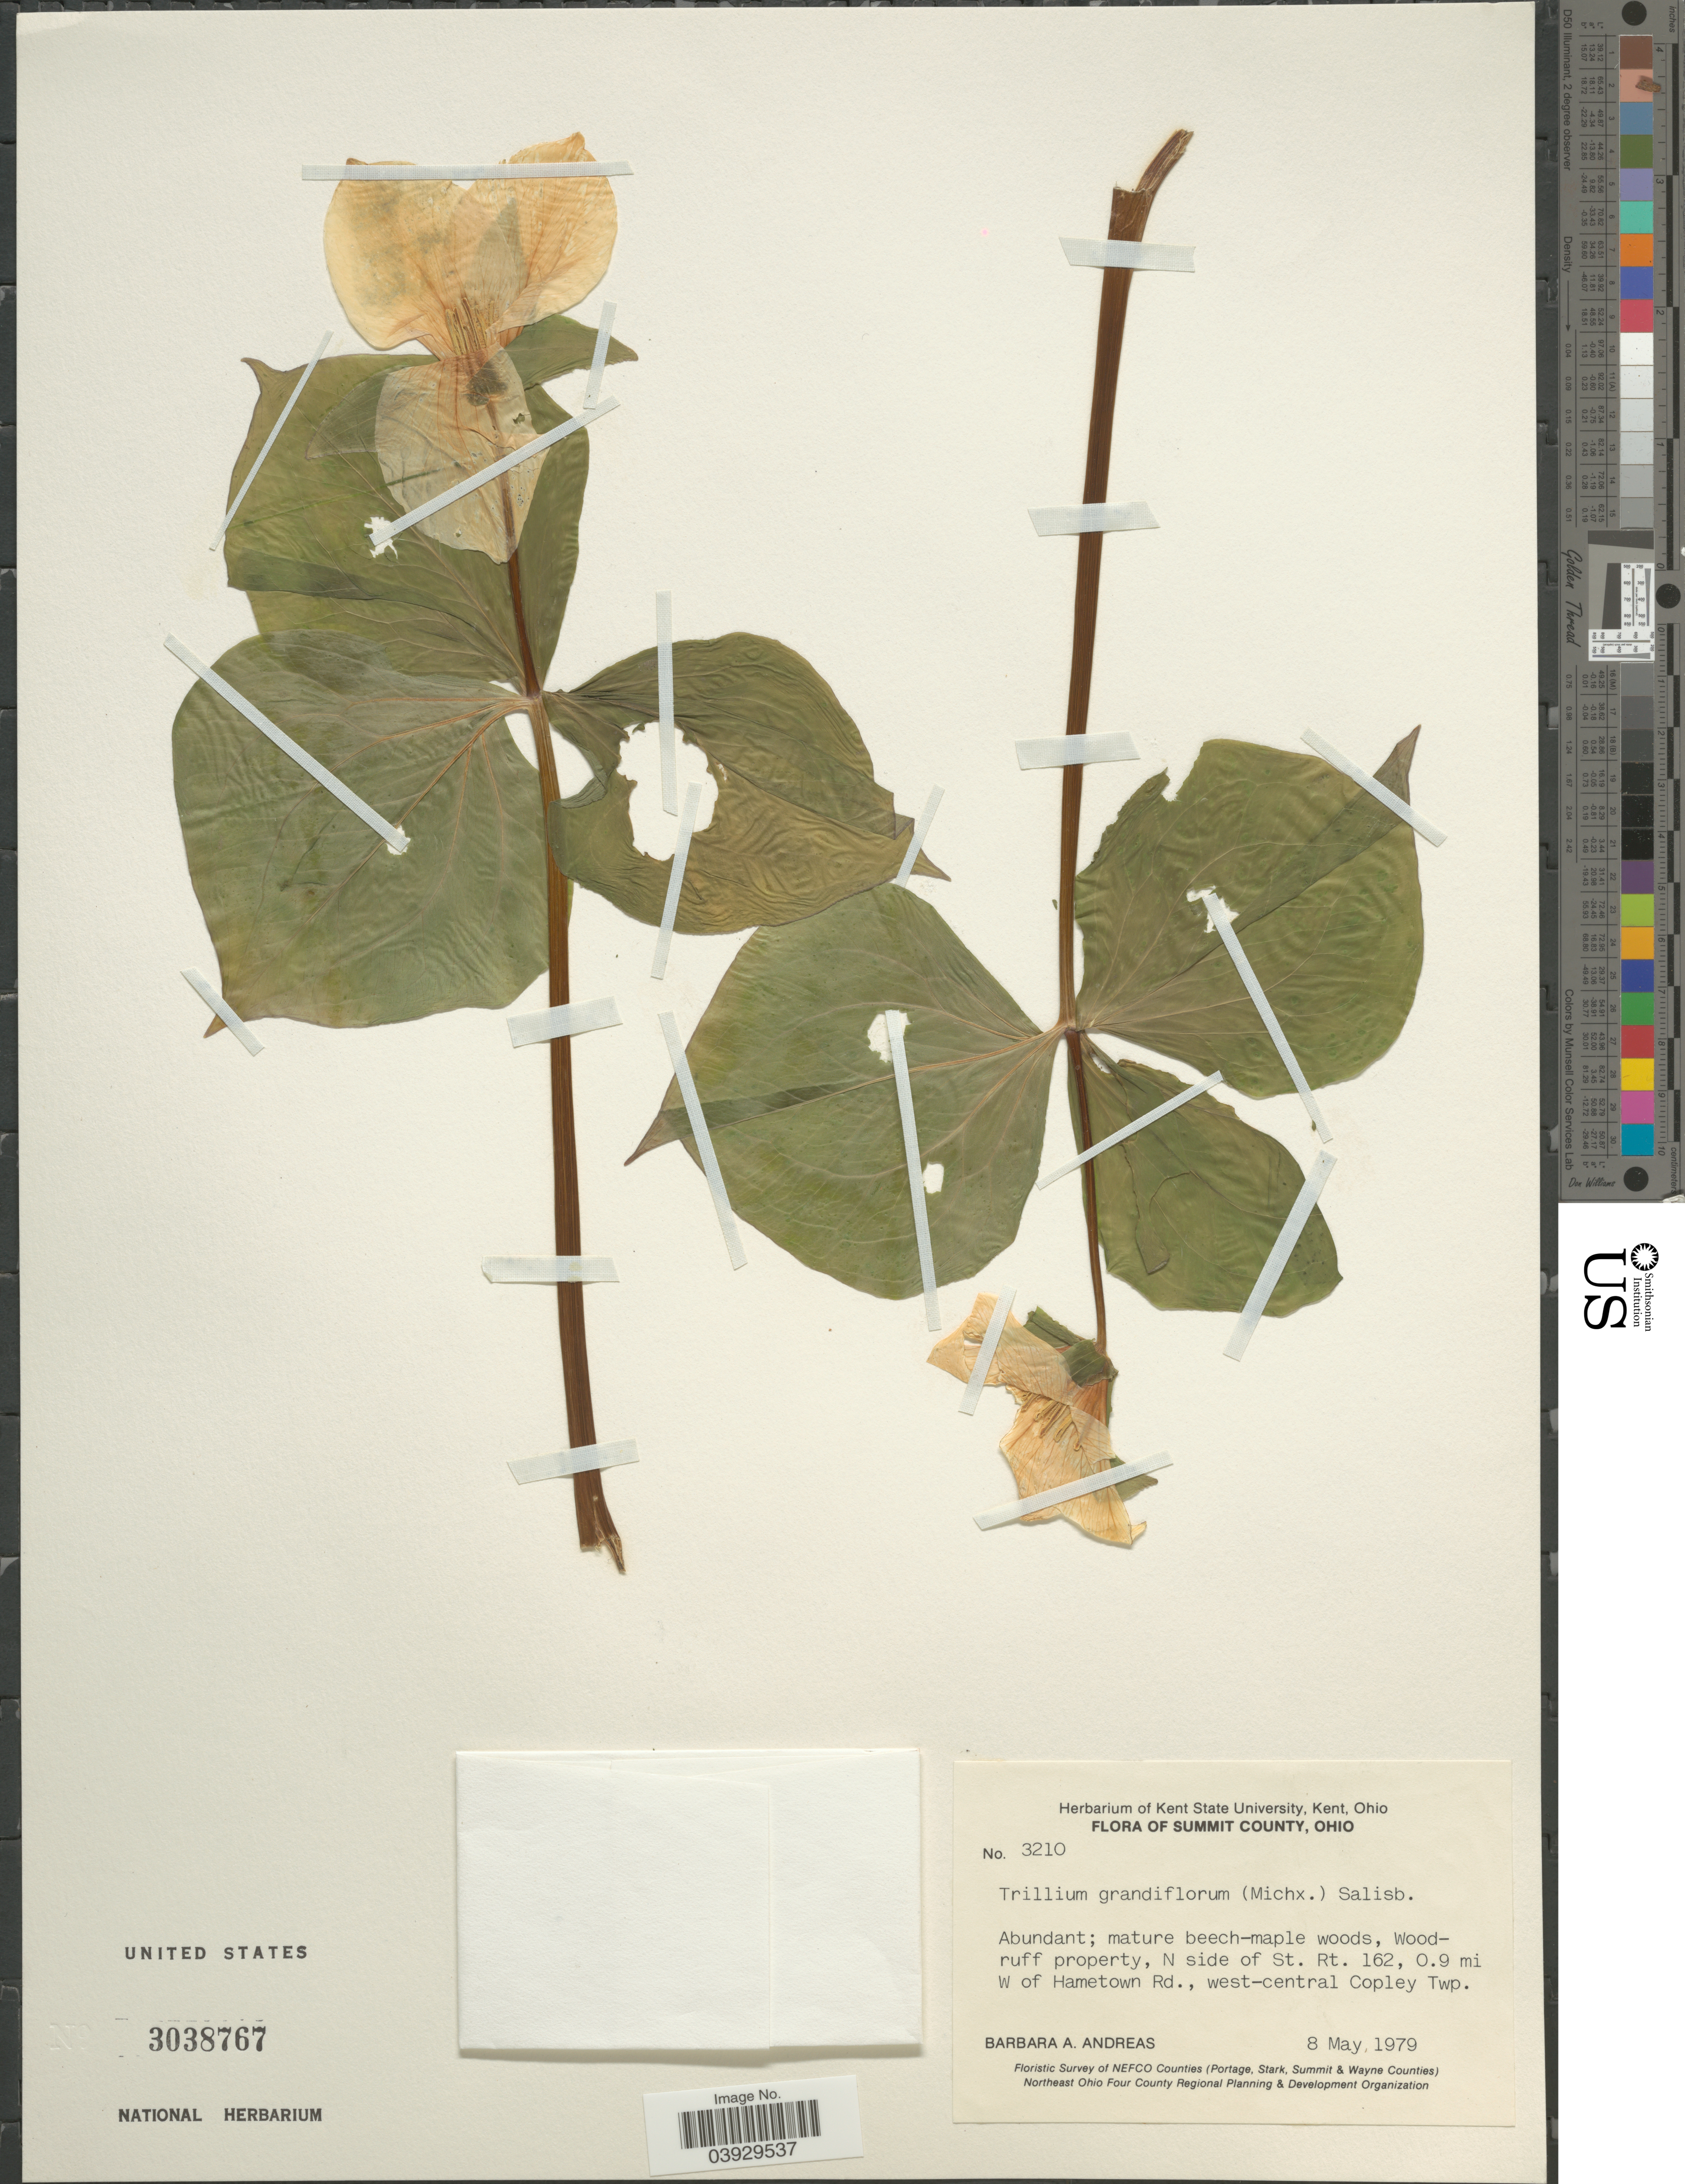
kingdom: Plantae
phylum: Tracheophyta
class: Liliopsida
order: Liliales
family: Melanthiaceae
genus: Trillium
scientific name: Trillium grandiflorum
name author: (Michx.) Salisb.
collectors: B. A. Andreas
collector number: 3210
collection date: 1979-05-08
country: United States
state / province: Ohio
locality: Summit County. Woodruff property, N side of St. Rt. 162, 0.9 mi W of Hametown Rd., west-central Copley Twp.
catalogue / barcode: US 3038767